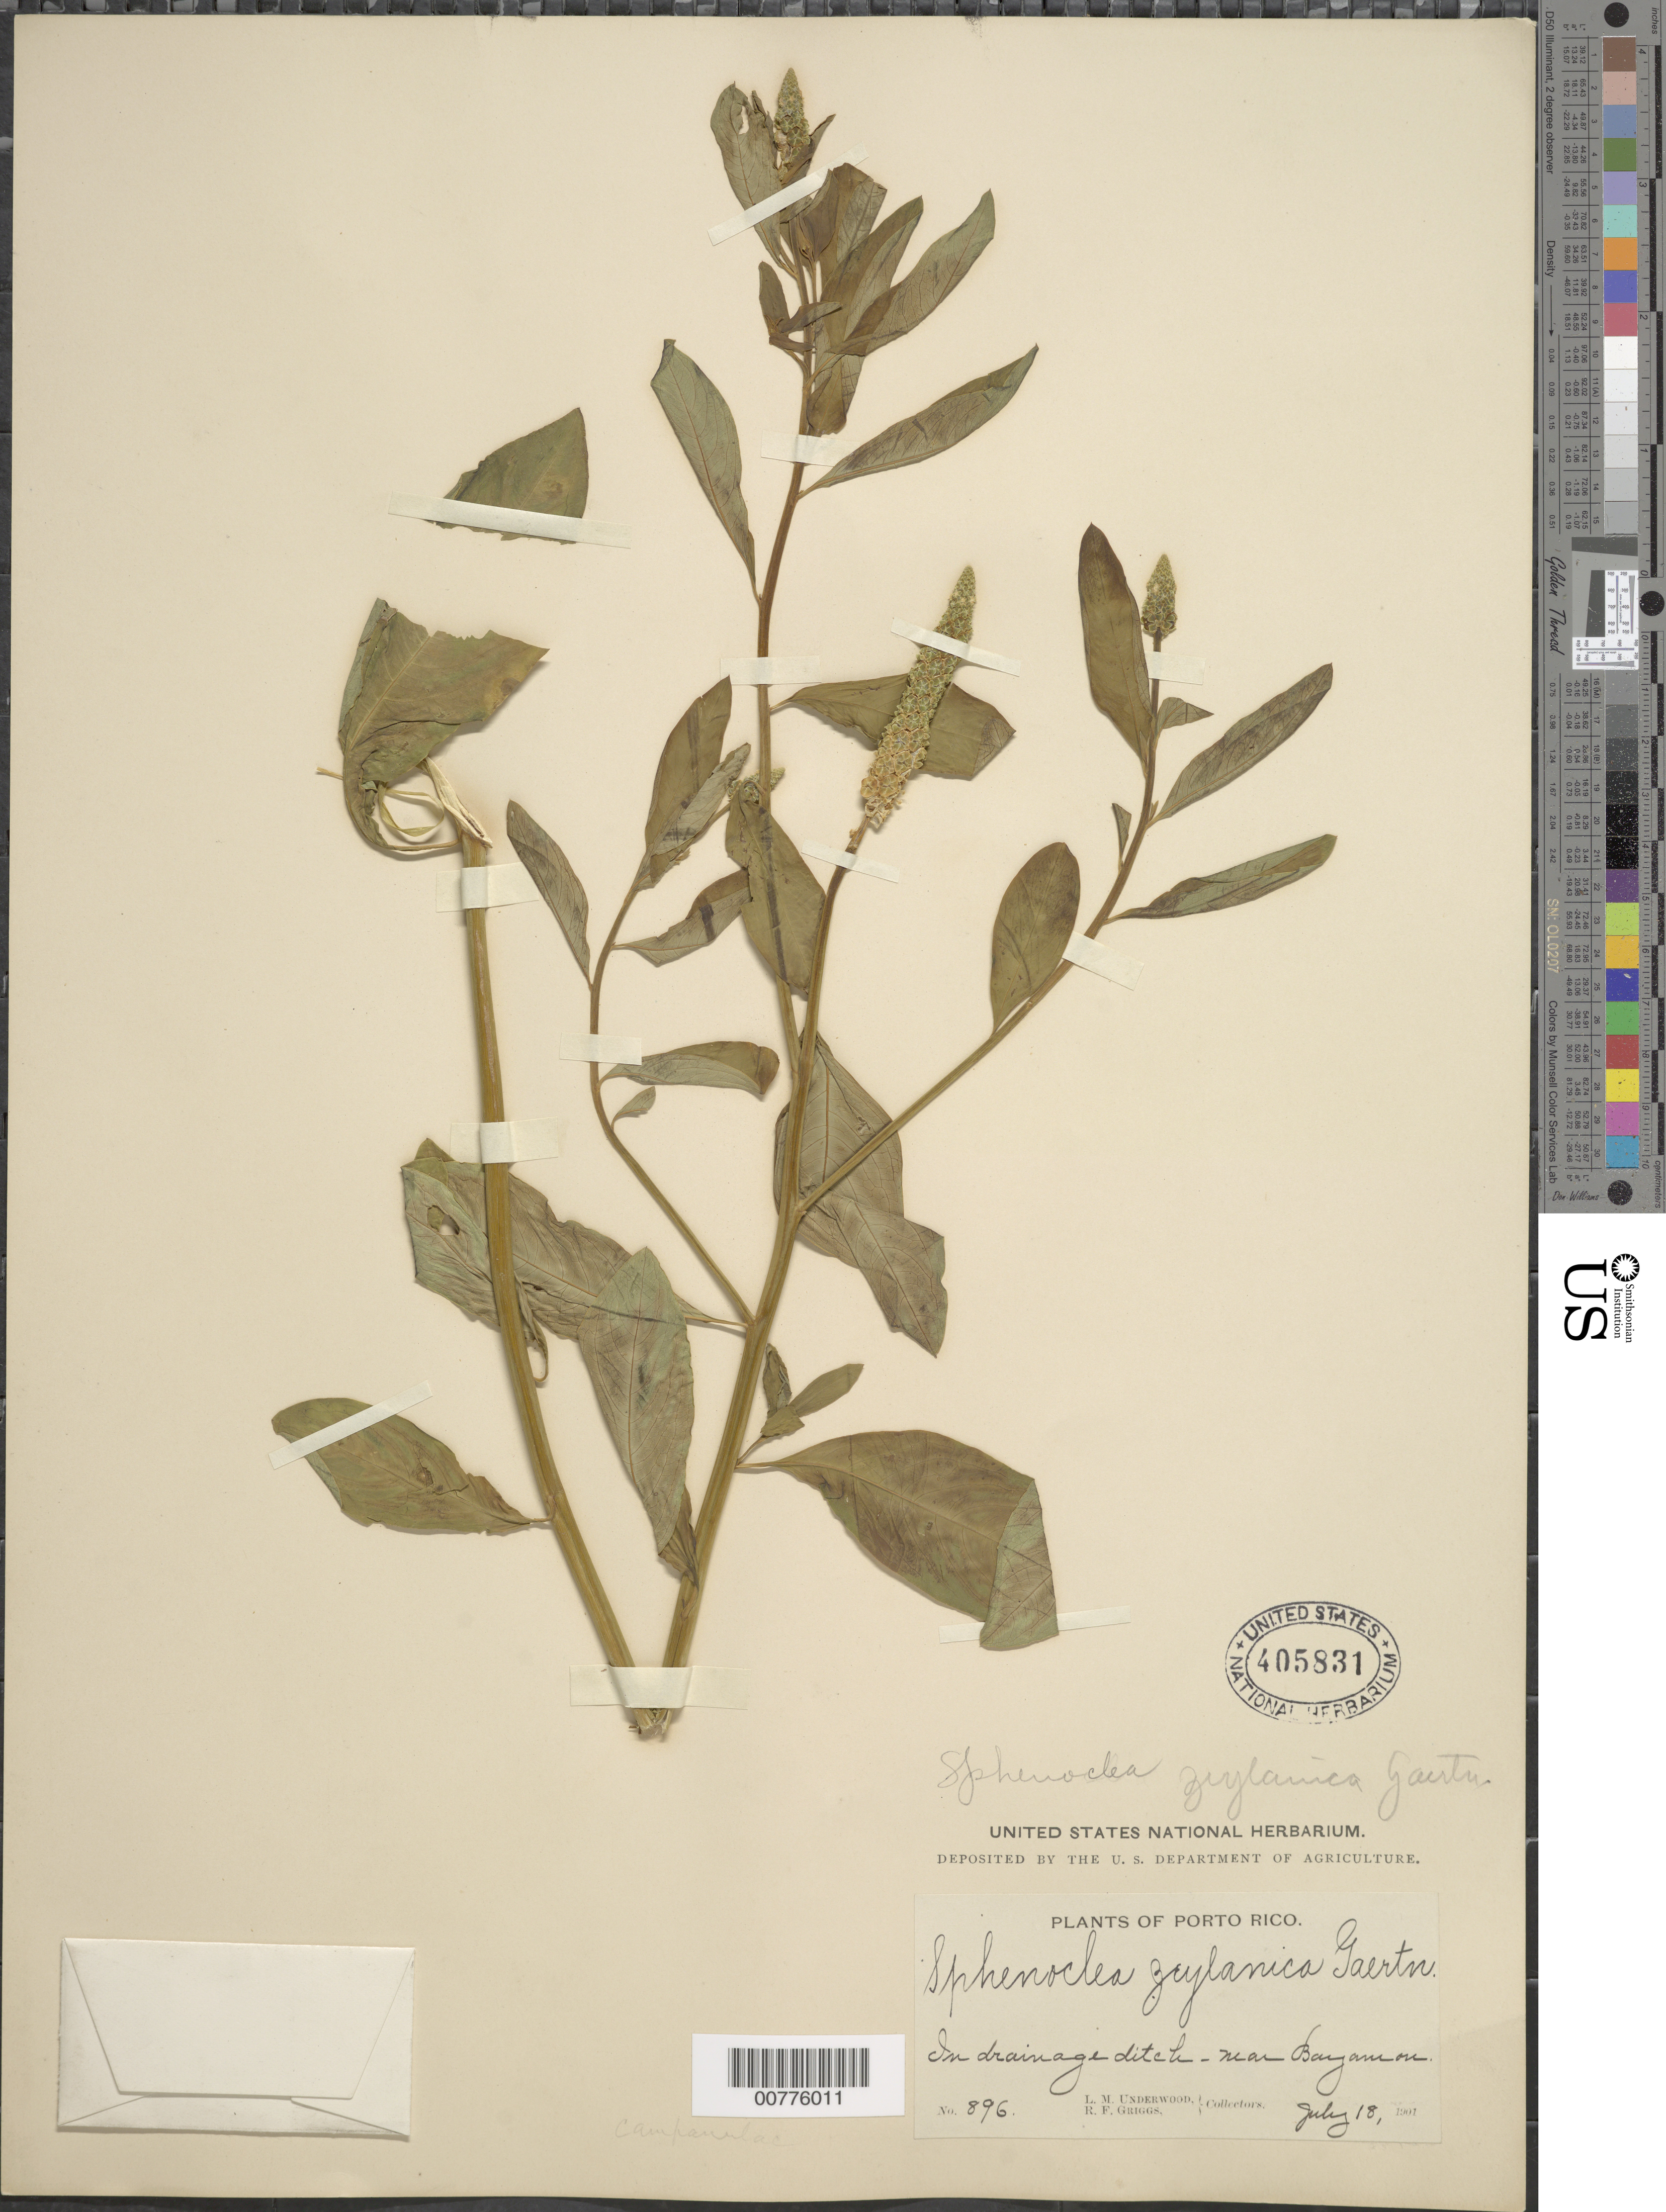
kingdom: Plantae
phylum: Tracheophyta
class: Magnoliopsida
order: Solanales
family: Sphenocleaceae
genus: Sphenoclea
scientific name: Sphenoclea zeylanica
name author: Gaertn.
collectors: L. M. Underwood & R. F. Griggs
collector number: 896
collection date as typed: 18 Jul 1901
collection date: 1901-07-18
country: Puerto Rico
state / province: Bayamón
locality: In drainage ditch, near Bayamon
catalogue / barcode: US 405831